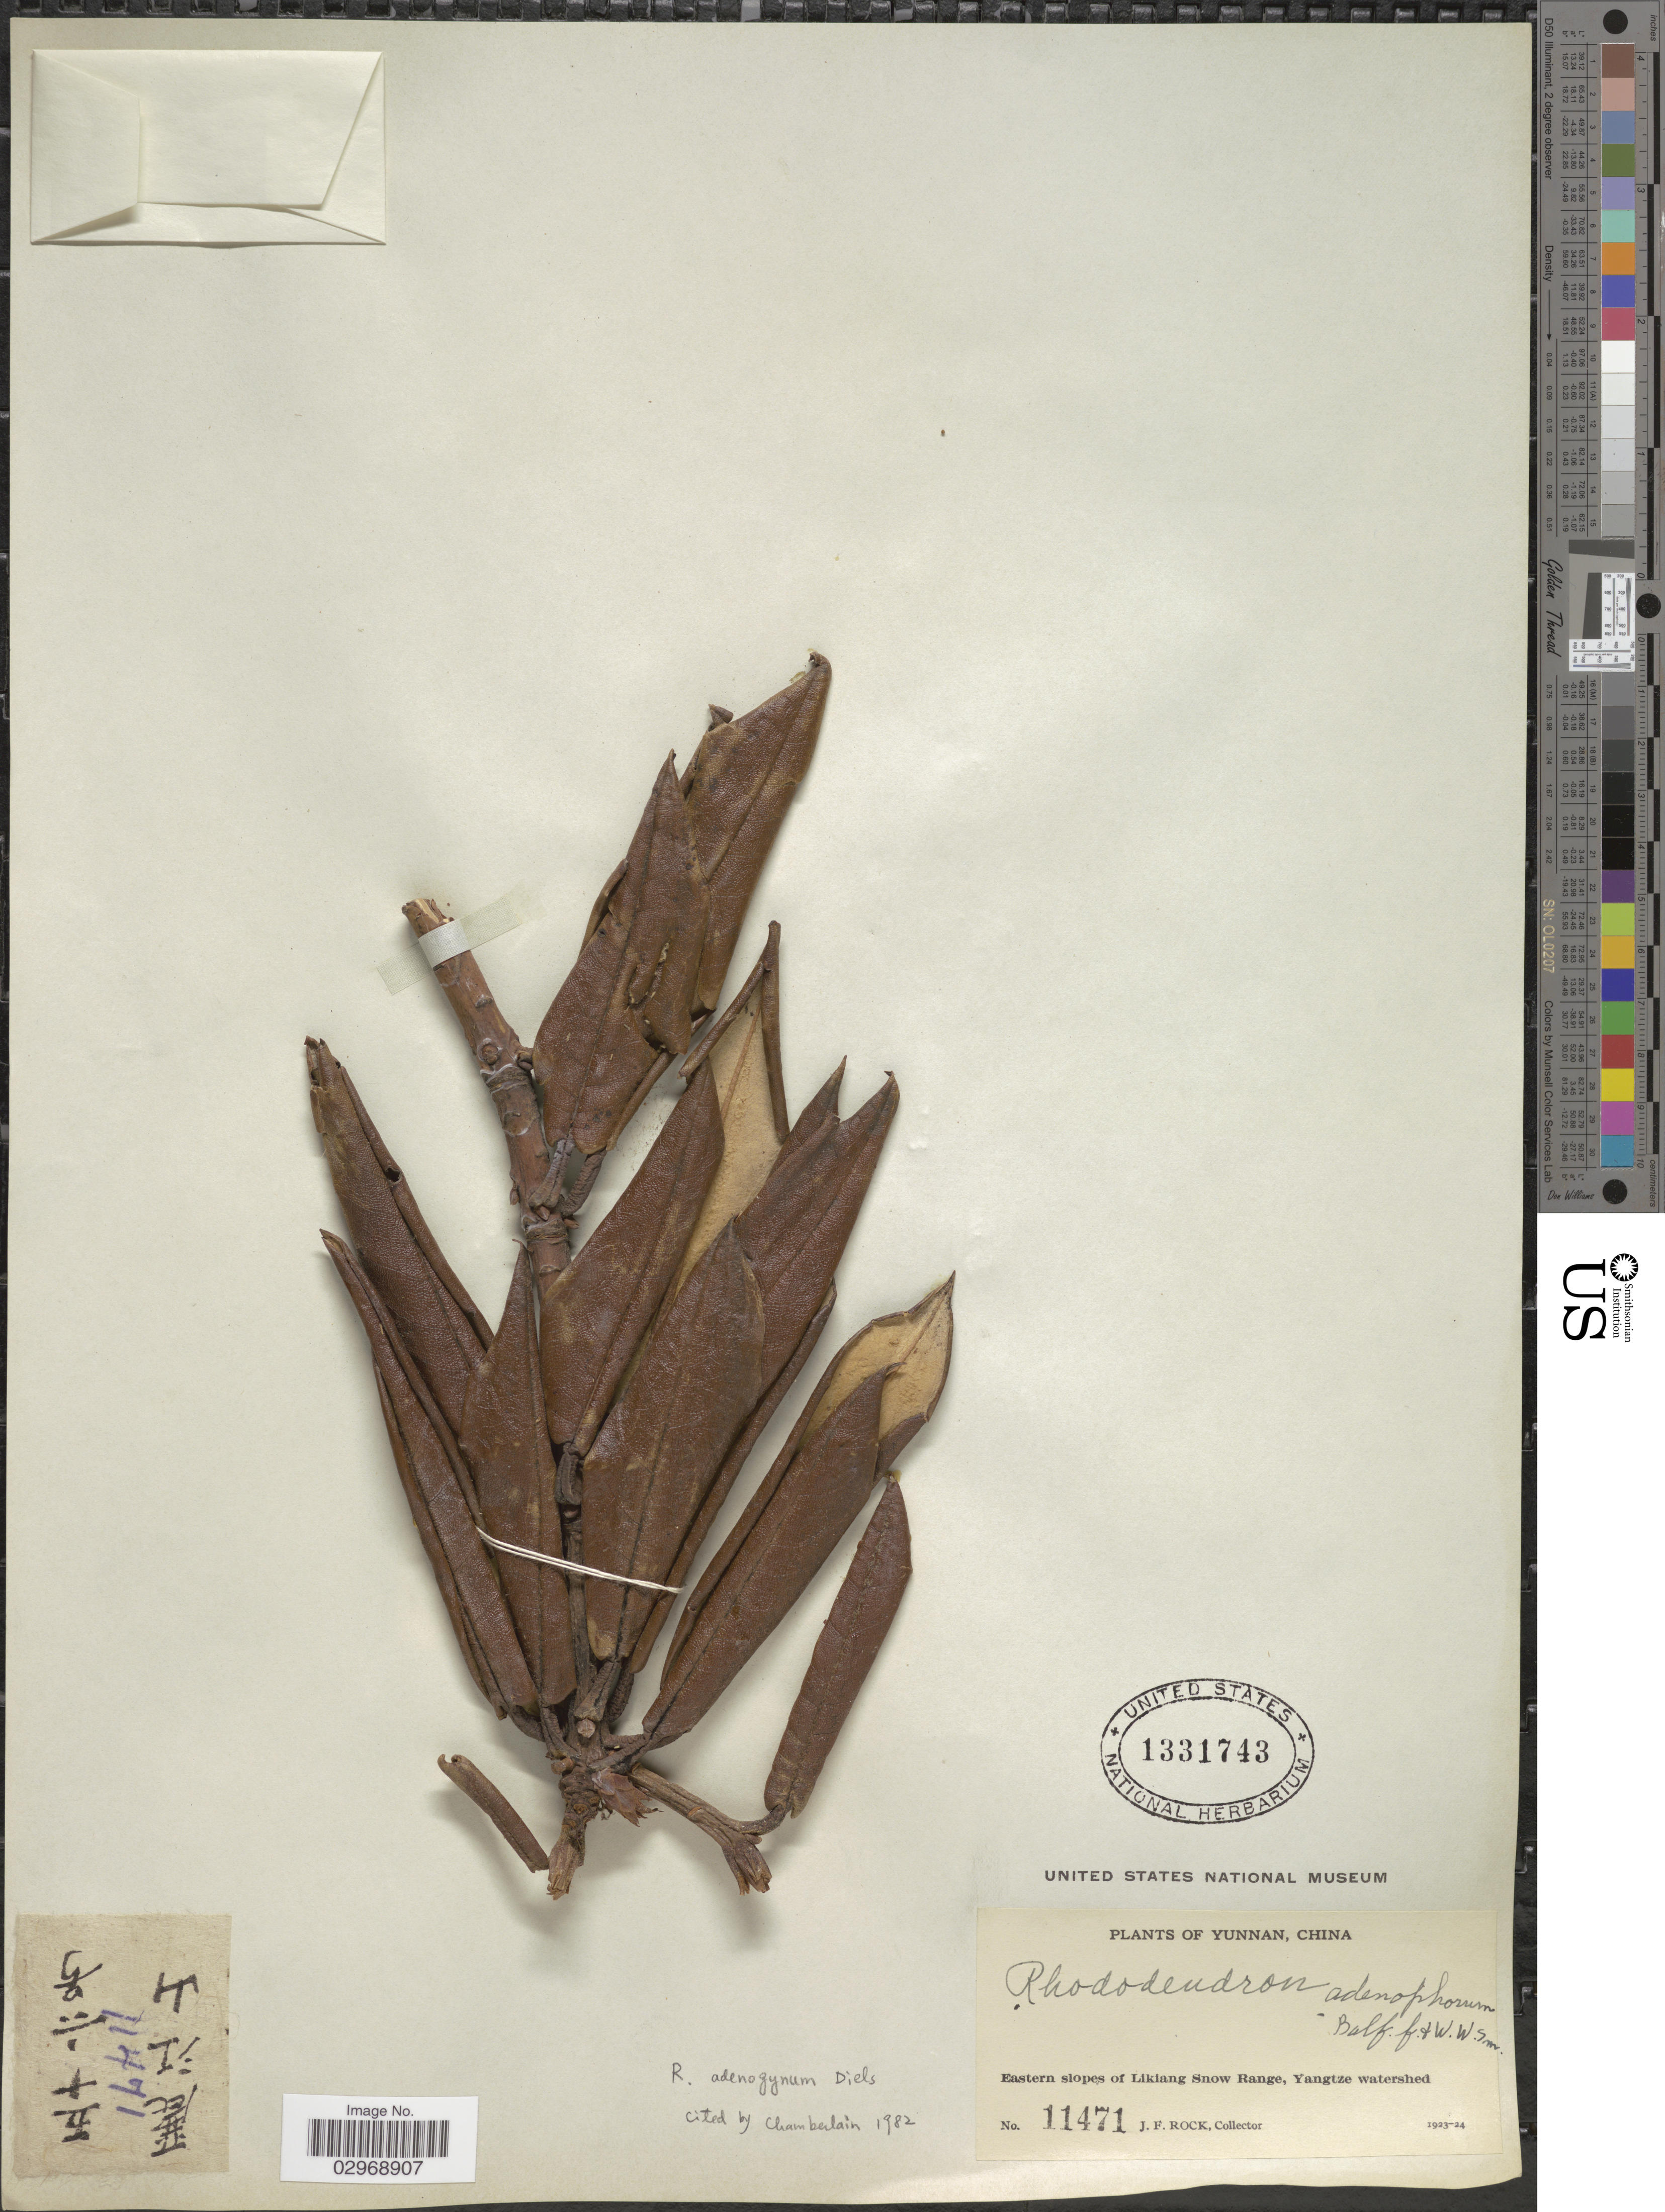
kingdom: Plantae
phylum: Tracheophyta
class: Magnoliopsida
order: Ericales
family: Ericaceae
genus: Rhododendron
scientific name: Rhododendron adenogynum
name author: Diels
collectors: J. Rock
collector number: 11471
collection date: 1923/1924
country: China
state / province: Yunnan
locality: Eastern slopes of Likiang Snow Range, Yangtze watershed.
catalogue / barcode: US 1331743